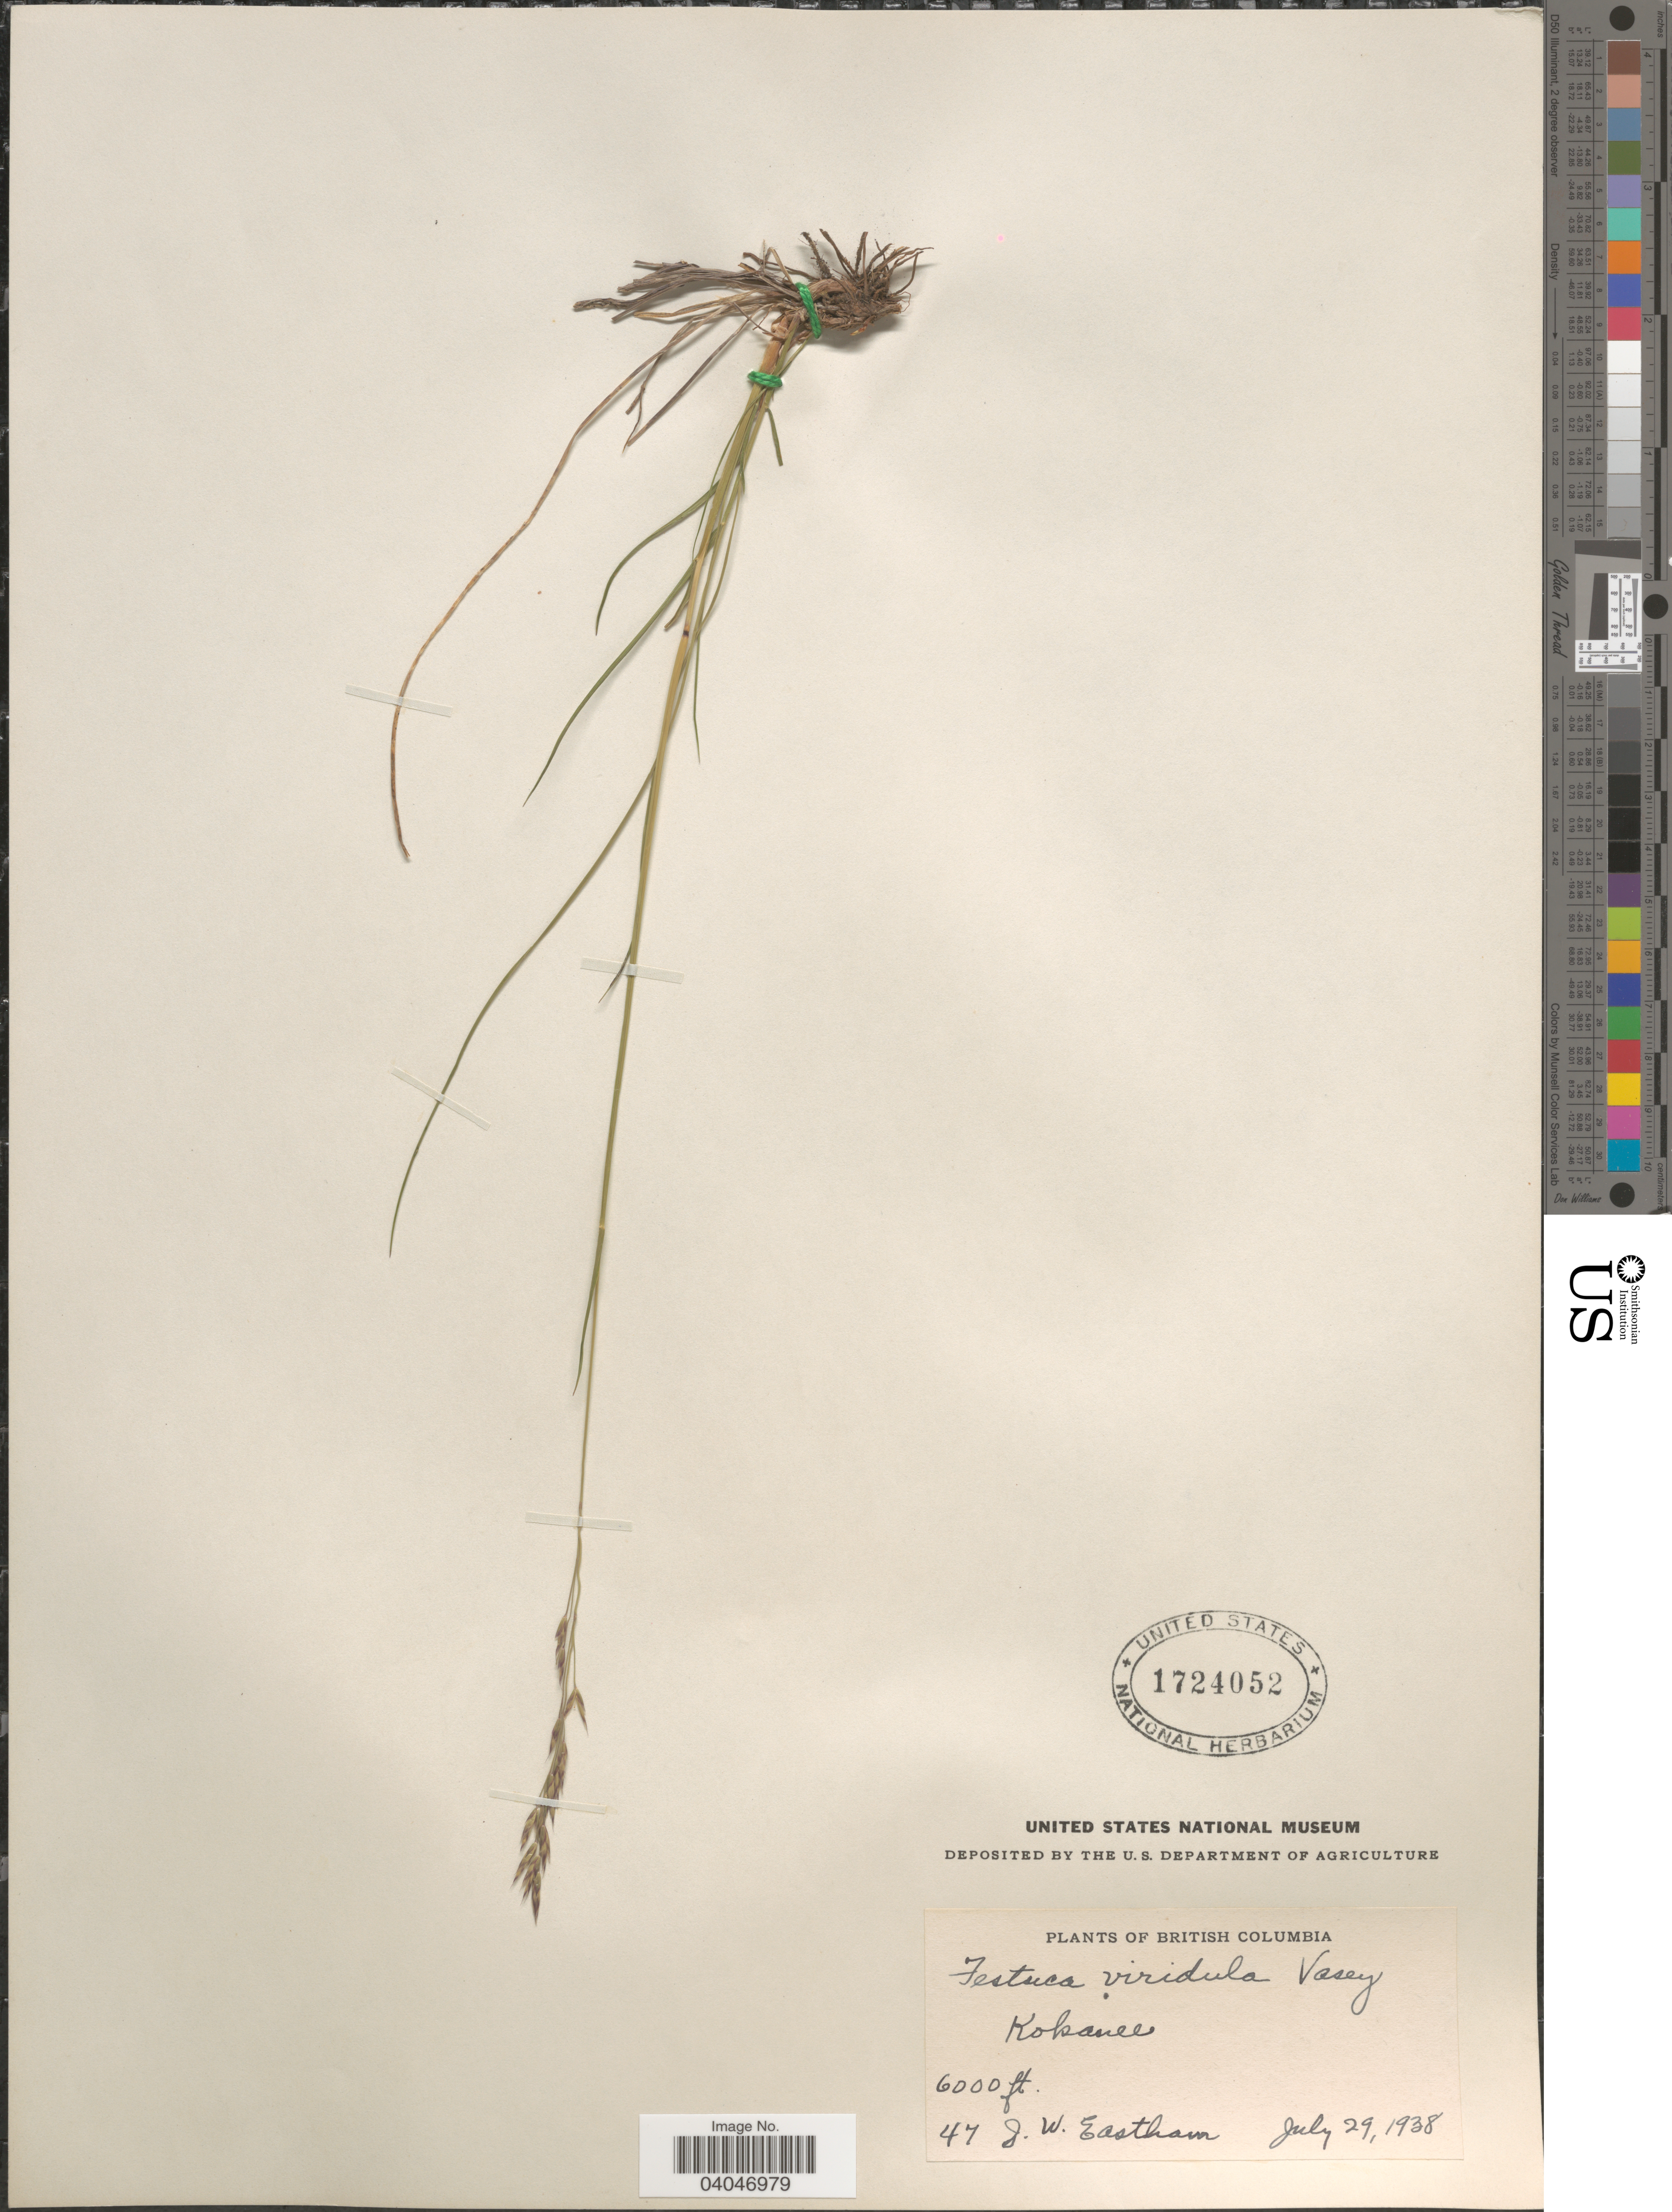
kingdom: Plantae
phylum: Tracheophyta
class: Liliopsida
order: Poales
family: Poaceae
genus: Festuca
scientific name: Festuca viridula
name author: Vasey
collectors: J. Eastham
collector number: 47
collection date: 1938-07-29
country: Canada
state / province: British Columbia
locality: Kokanee.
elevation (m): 1829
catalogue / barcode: US 1724052